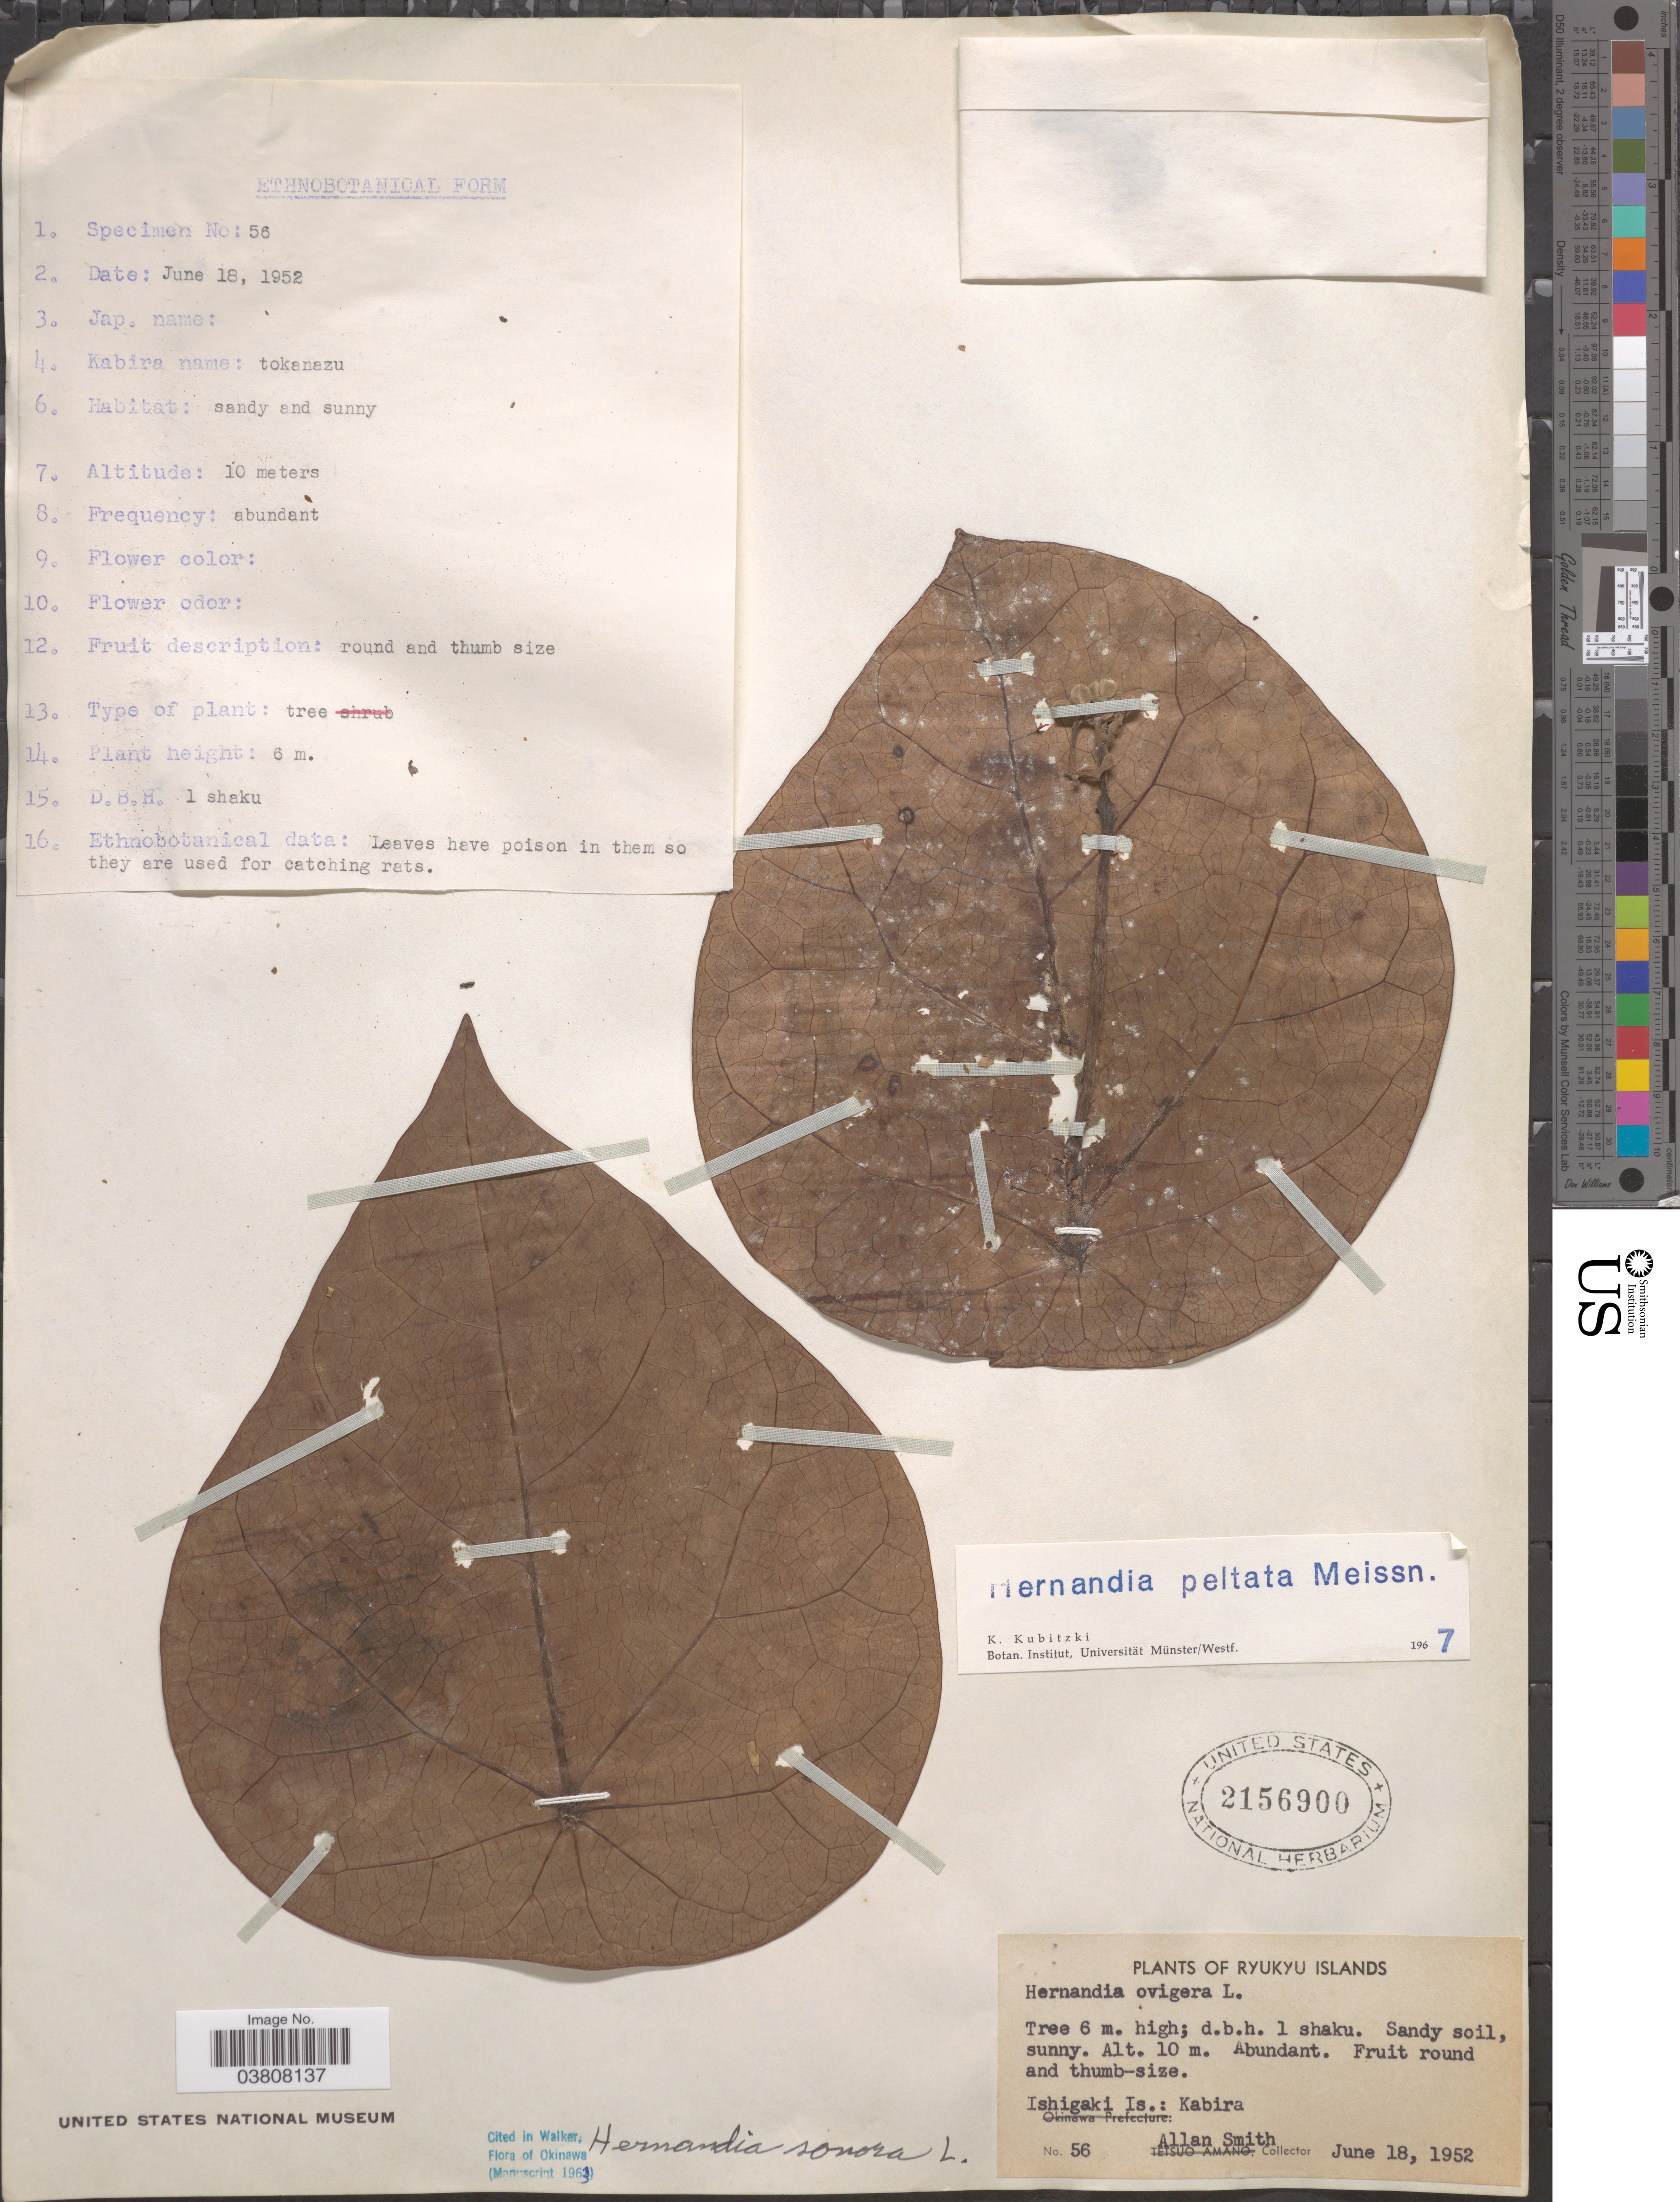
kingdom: Plantae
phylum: Tracheophyta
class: Magnoliopsida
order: Laurales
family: Hernandiaceae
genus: Hernandia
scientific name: Hernandia nymphaeifolia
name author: (C. Presl) Kubitzki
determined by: Strong, Mark T., (BOT), Smithsonian Institution - National Museum of Natural History (UNITED STATES)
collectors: A. Smith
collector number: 56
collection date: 1952-06-18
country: Japan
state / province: Okinawa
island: Ishigaki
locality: Kabira.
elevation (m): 10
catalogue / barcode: US 2156900